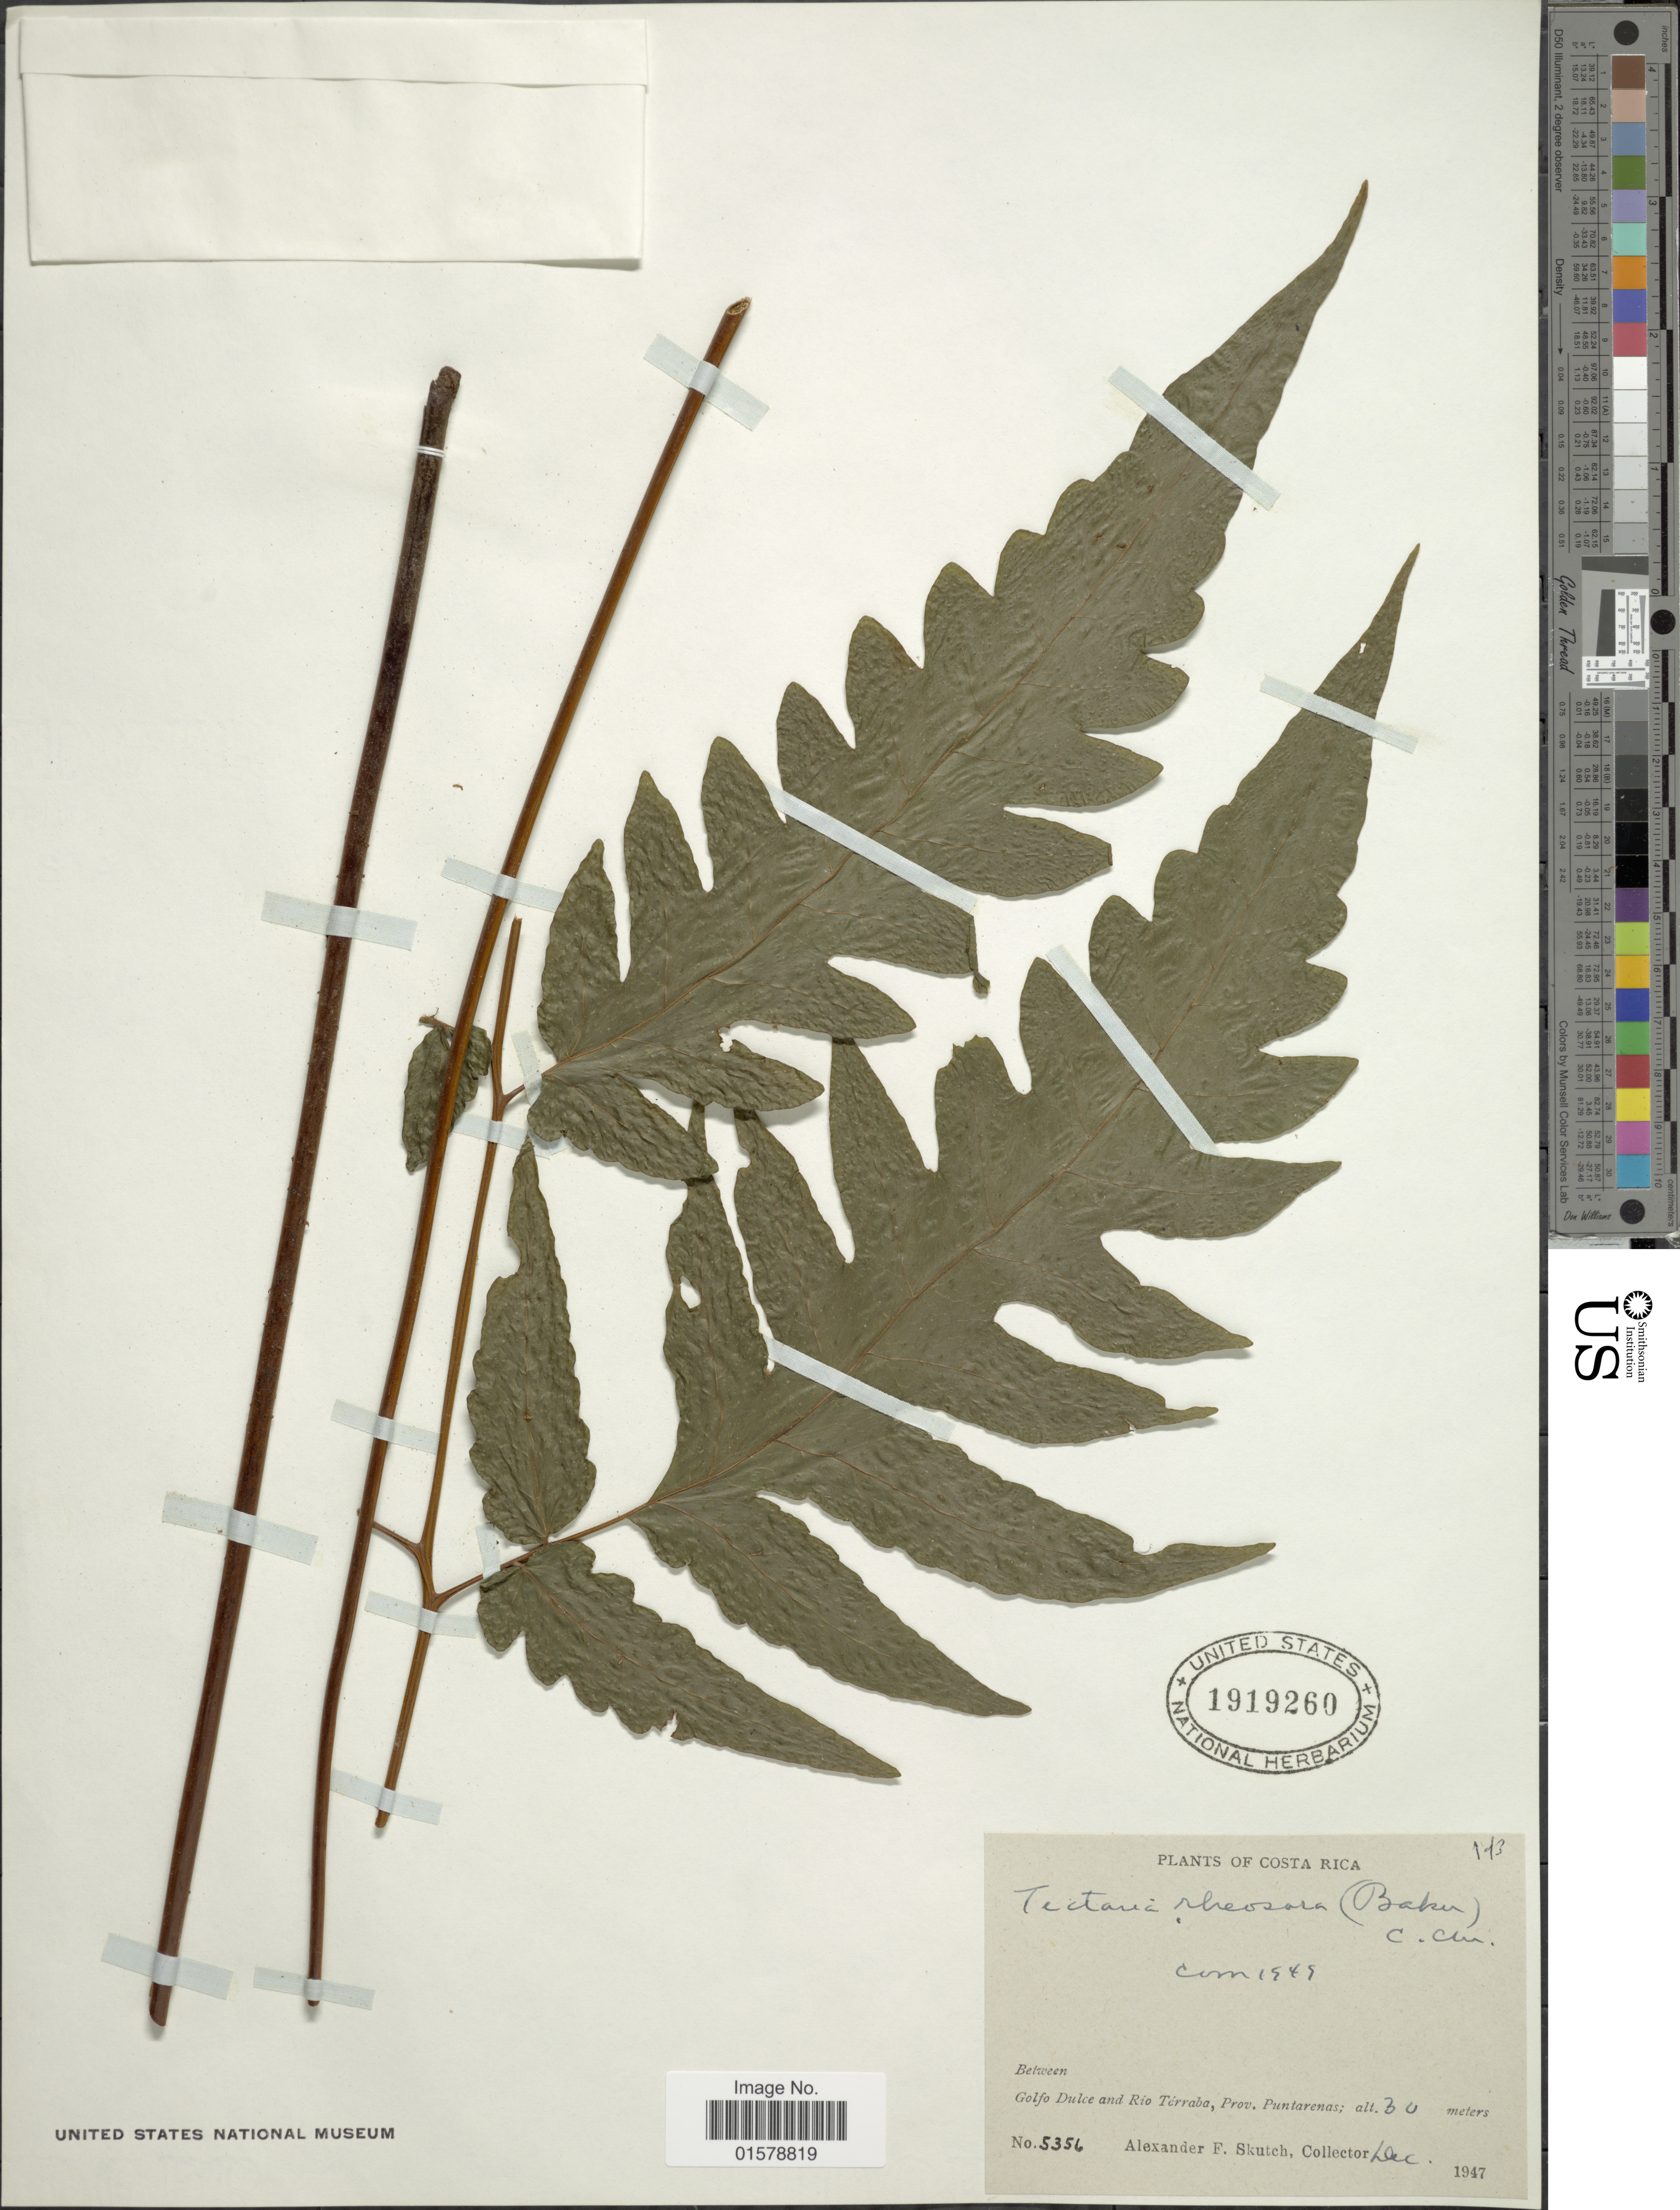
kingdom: Plantae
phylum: Tracheophyta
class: Polypodiopsida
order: Polypodiales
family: Tectariaceae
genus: Tectaria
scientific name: Tectaria rivalis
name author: (Mett. ex Kuhn) C. Chr.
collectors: A. F. Skutch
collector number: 5356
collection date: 1947-12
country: Costa Rica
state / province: Puntarenas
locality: Between Golfo Dulce and Rio Terraba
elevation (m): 30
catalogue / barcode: US 1919260